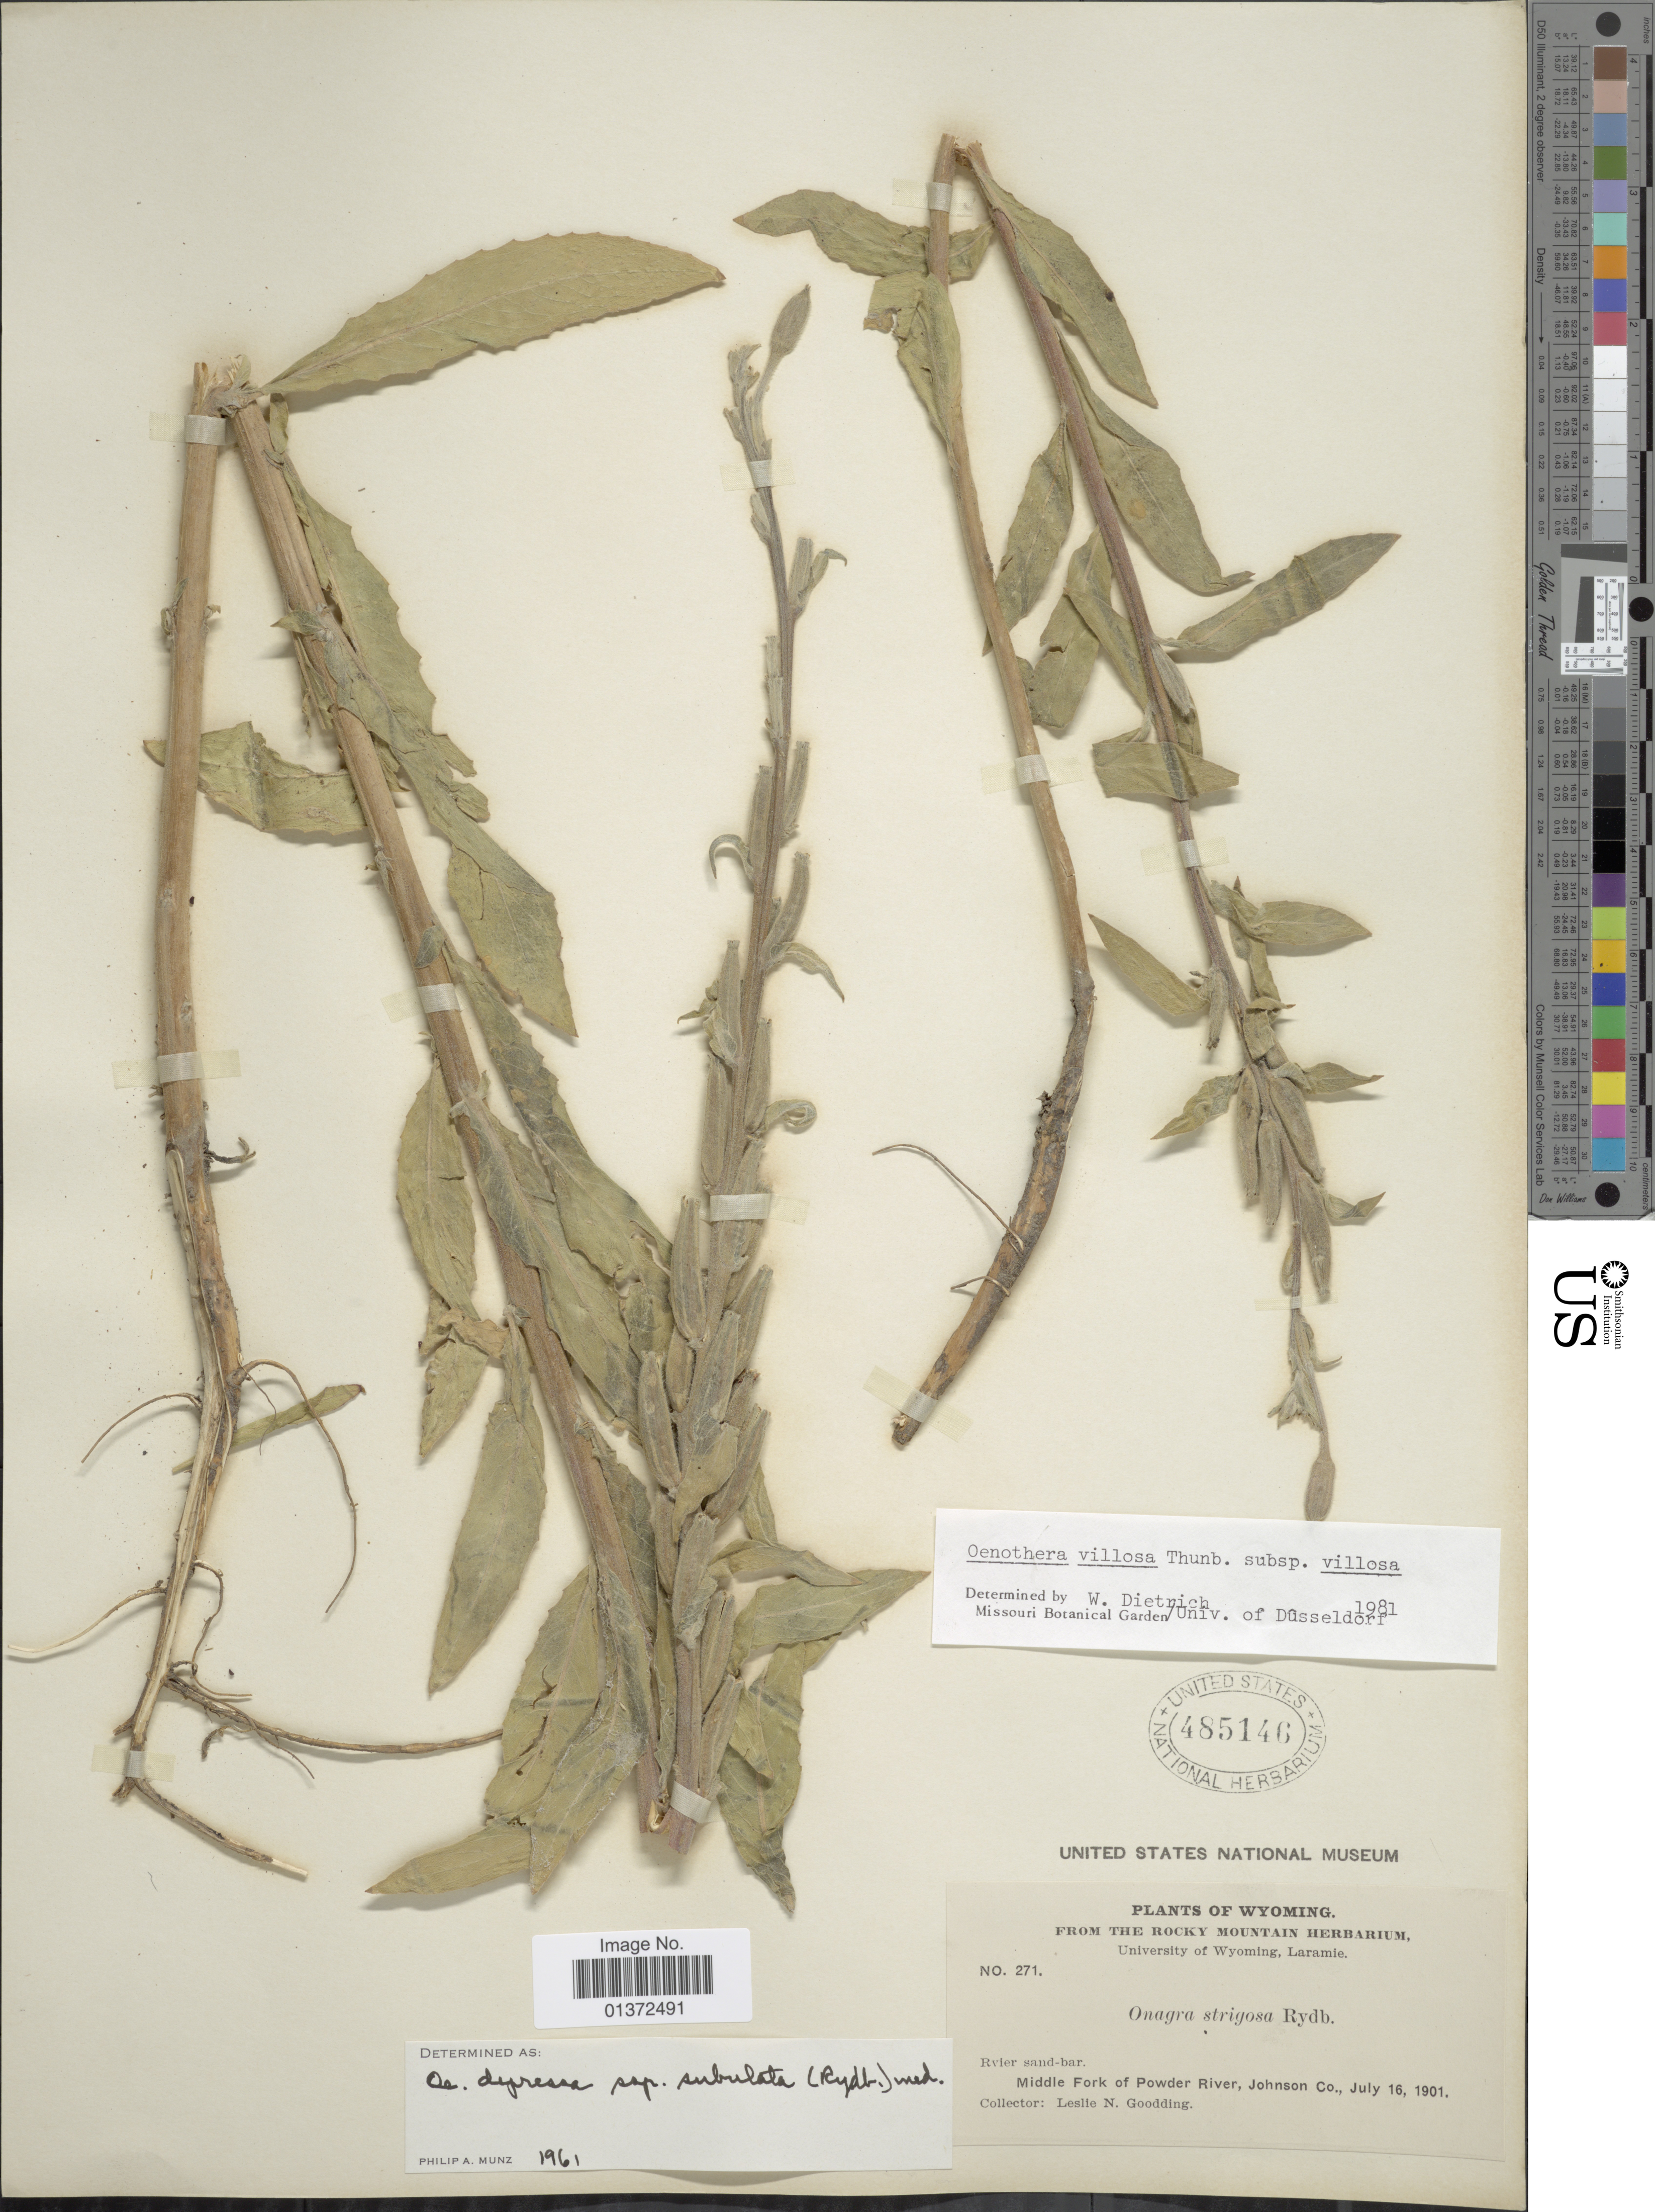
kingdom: Plantae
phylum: Tracheophyta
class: Magnoliopsida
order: Myrtales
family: Onagraceae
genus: Oenothera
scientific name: Oenothera villosa subsp. villosa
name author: Thunb.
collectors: L. N. Goodding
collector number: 271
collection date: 1901-07-16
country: United States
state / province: Wyoming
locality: Middle Fork of Powder River, Johnson Co.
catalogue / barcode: US 485146